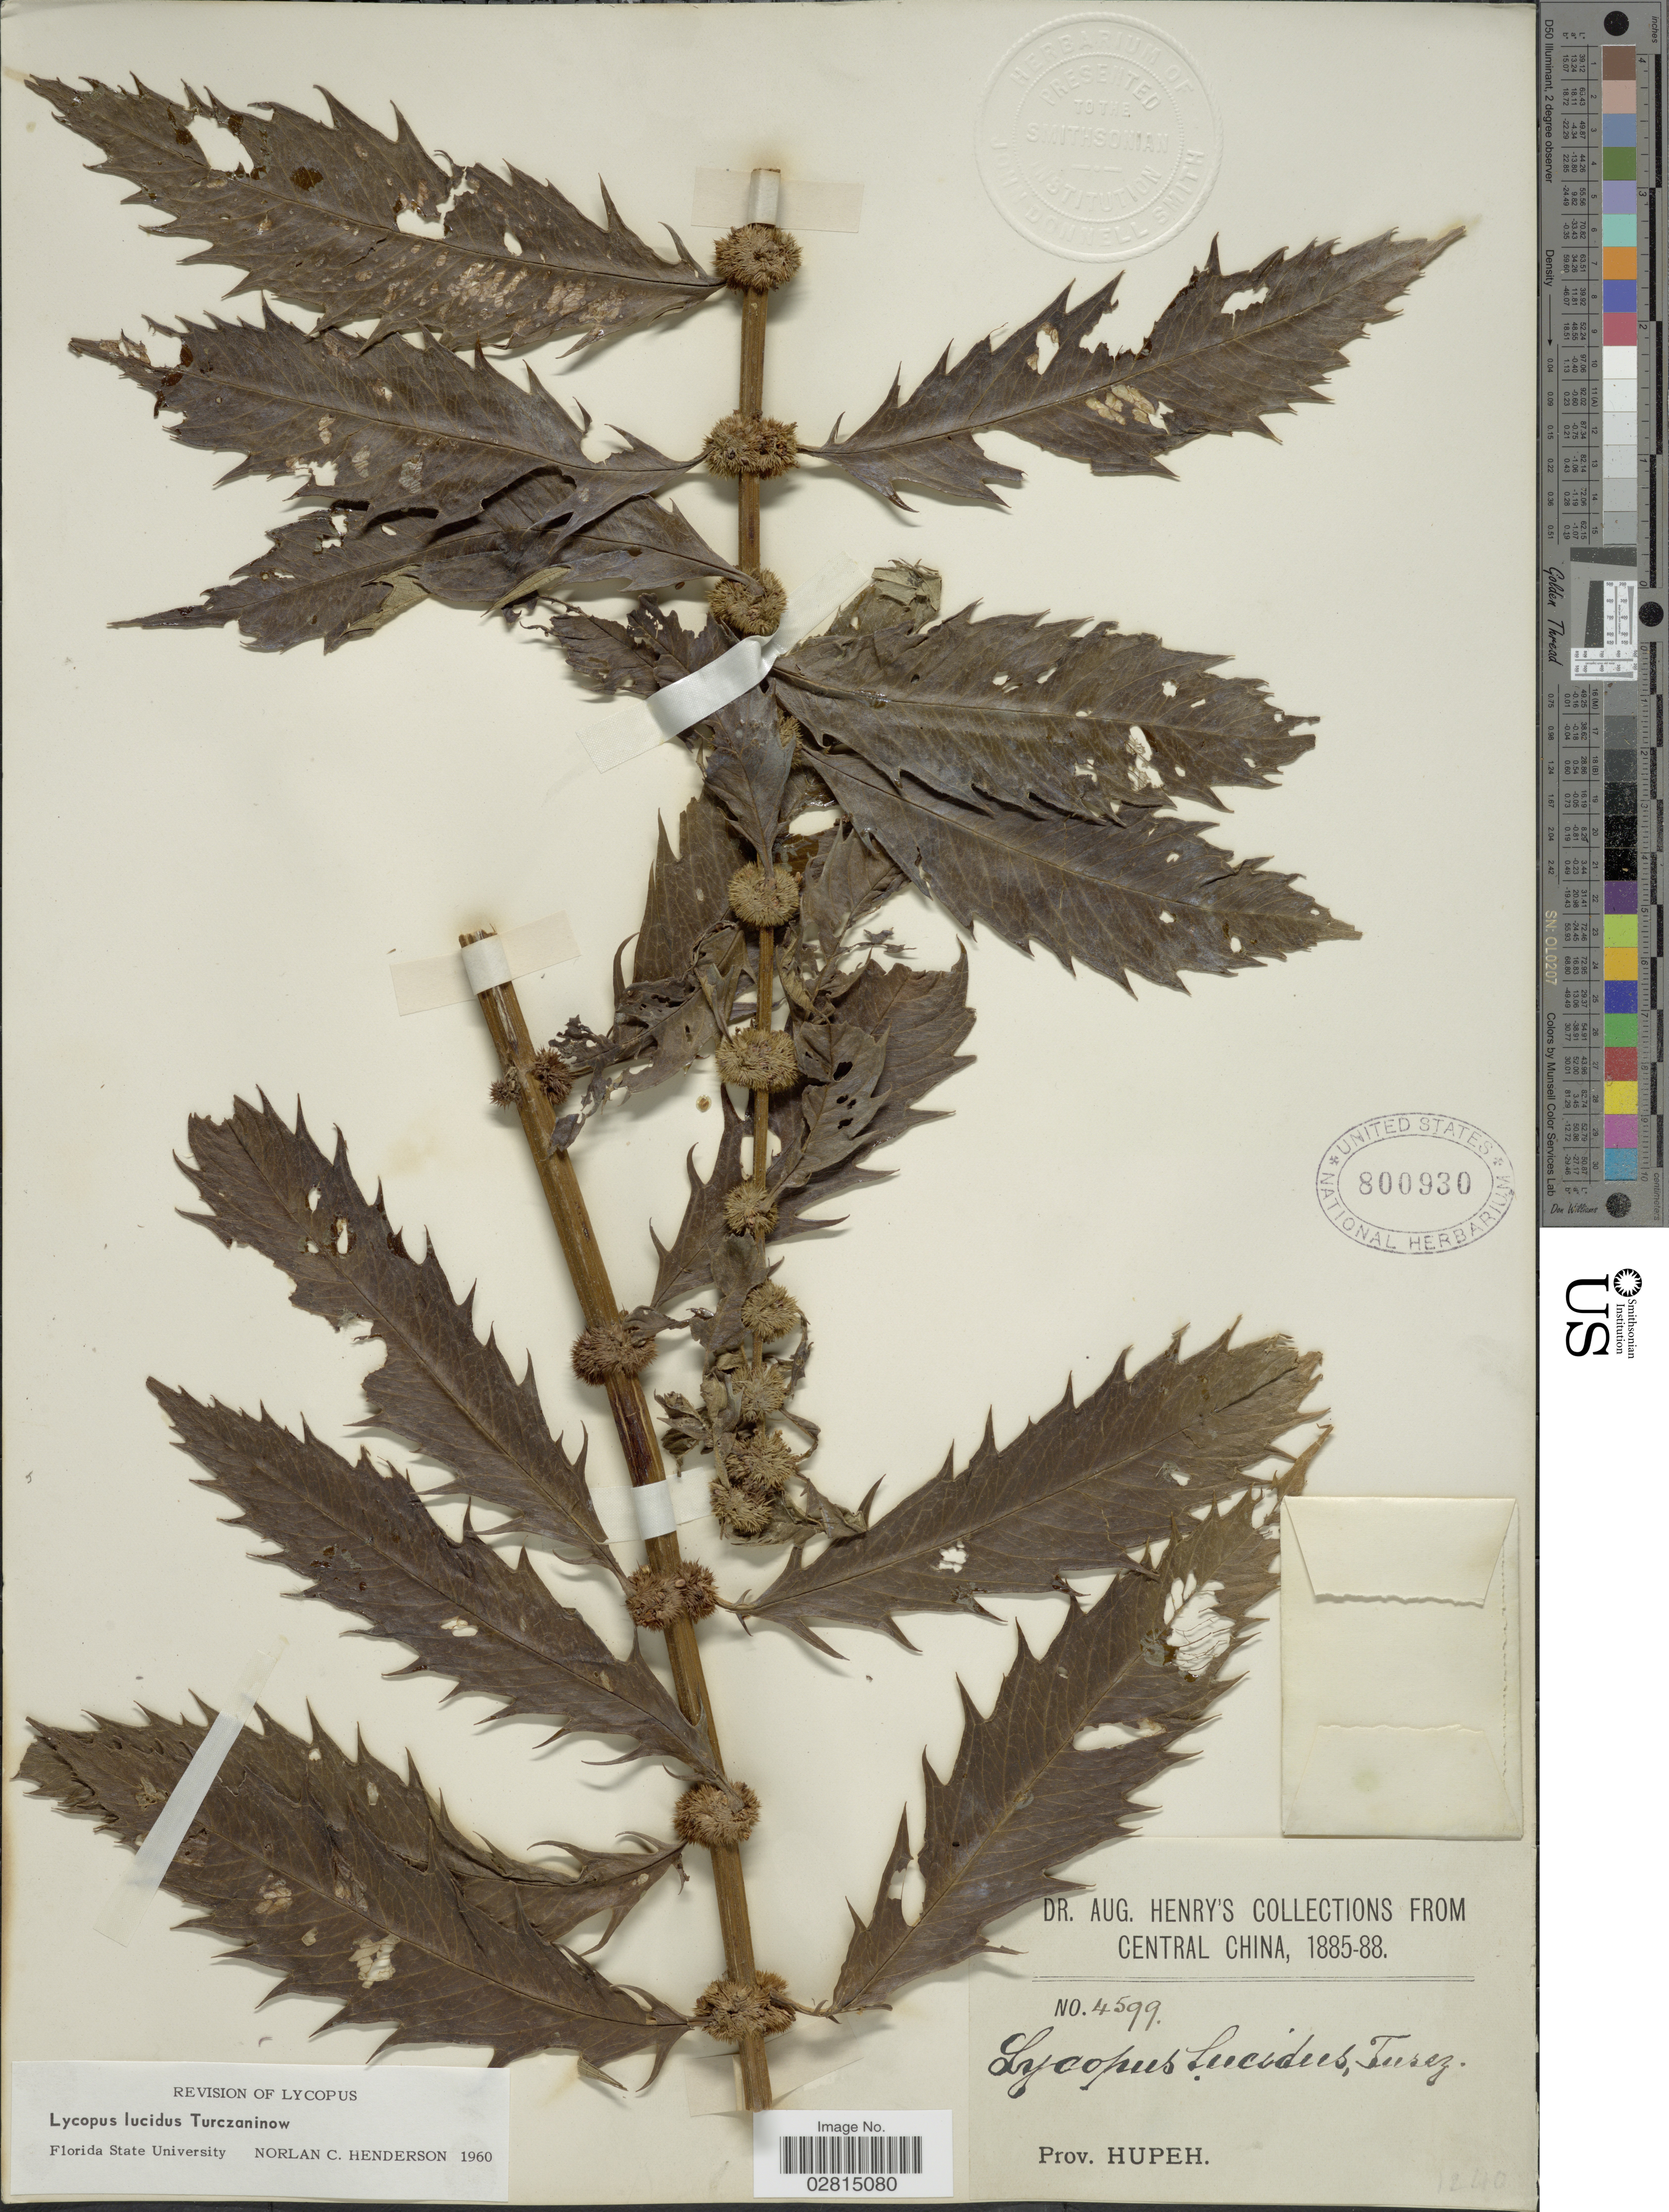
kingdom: Plantae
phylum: Tracheophyta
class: Magnoliopsida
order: Lamiales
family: Lamiaceae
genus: Lycopus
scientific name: Lycopus lucidus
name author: Turcz. ex Benth.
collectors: A. Henry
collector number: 4599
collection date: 1885/1888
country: China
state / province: Hubei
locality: Central China, Prov. Hupeh.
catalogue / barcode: US 800930